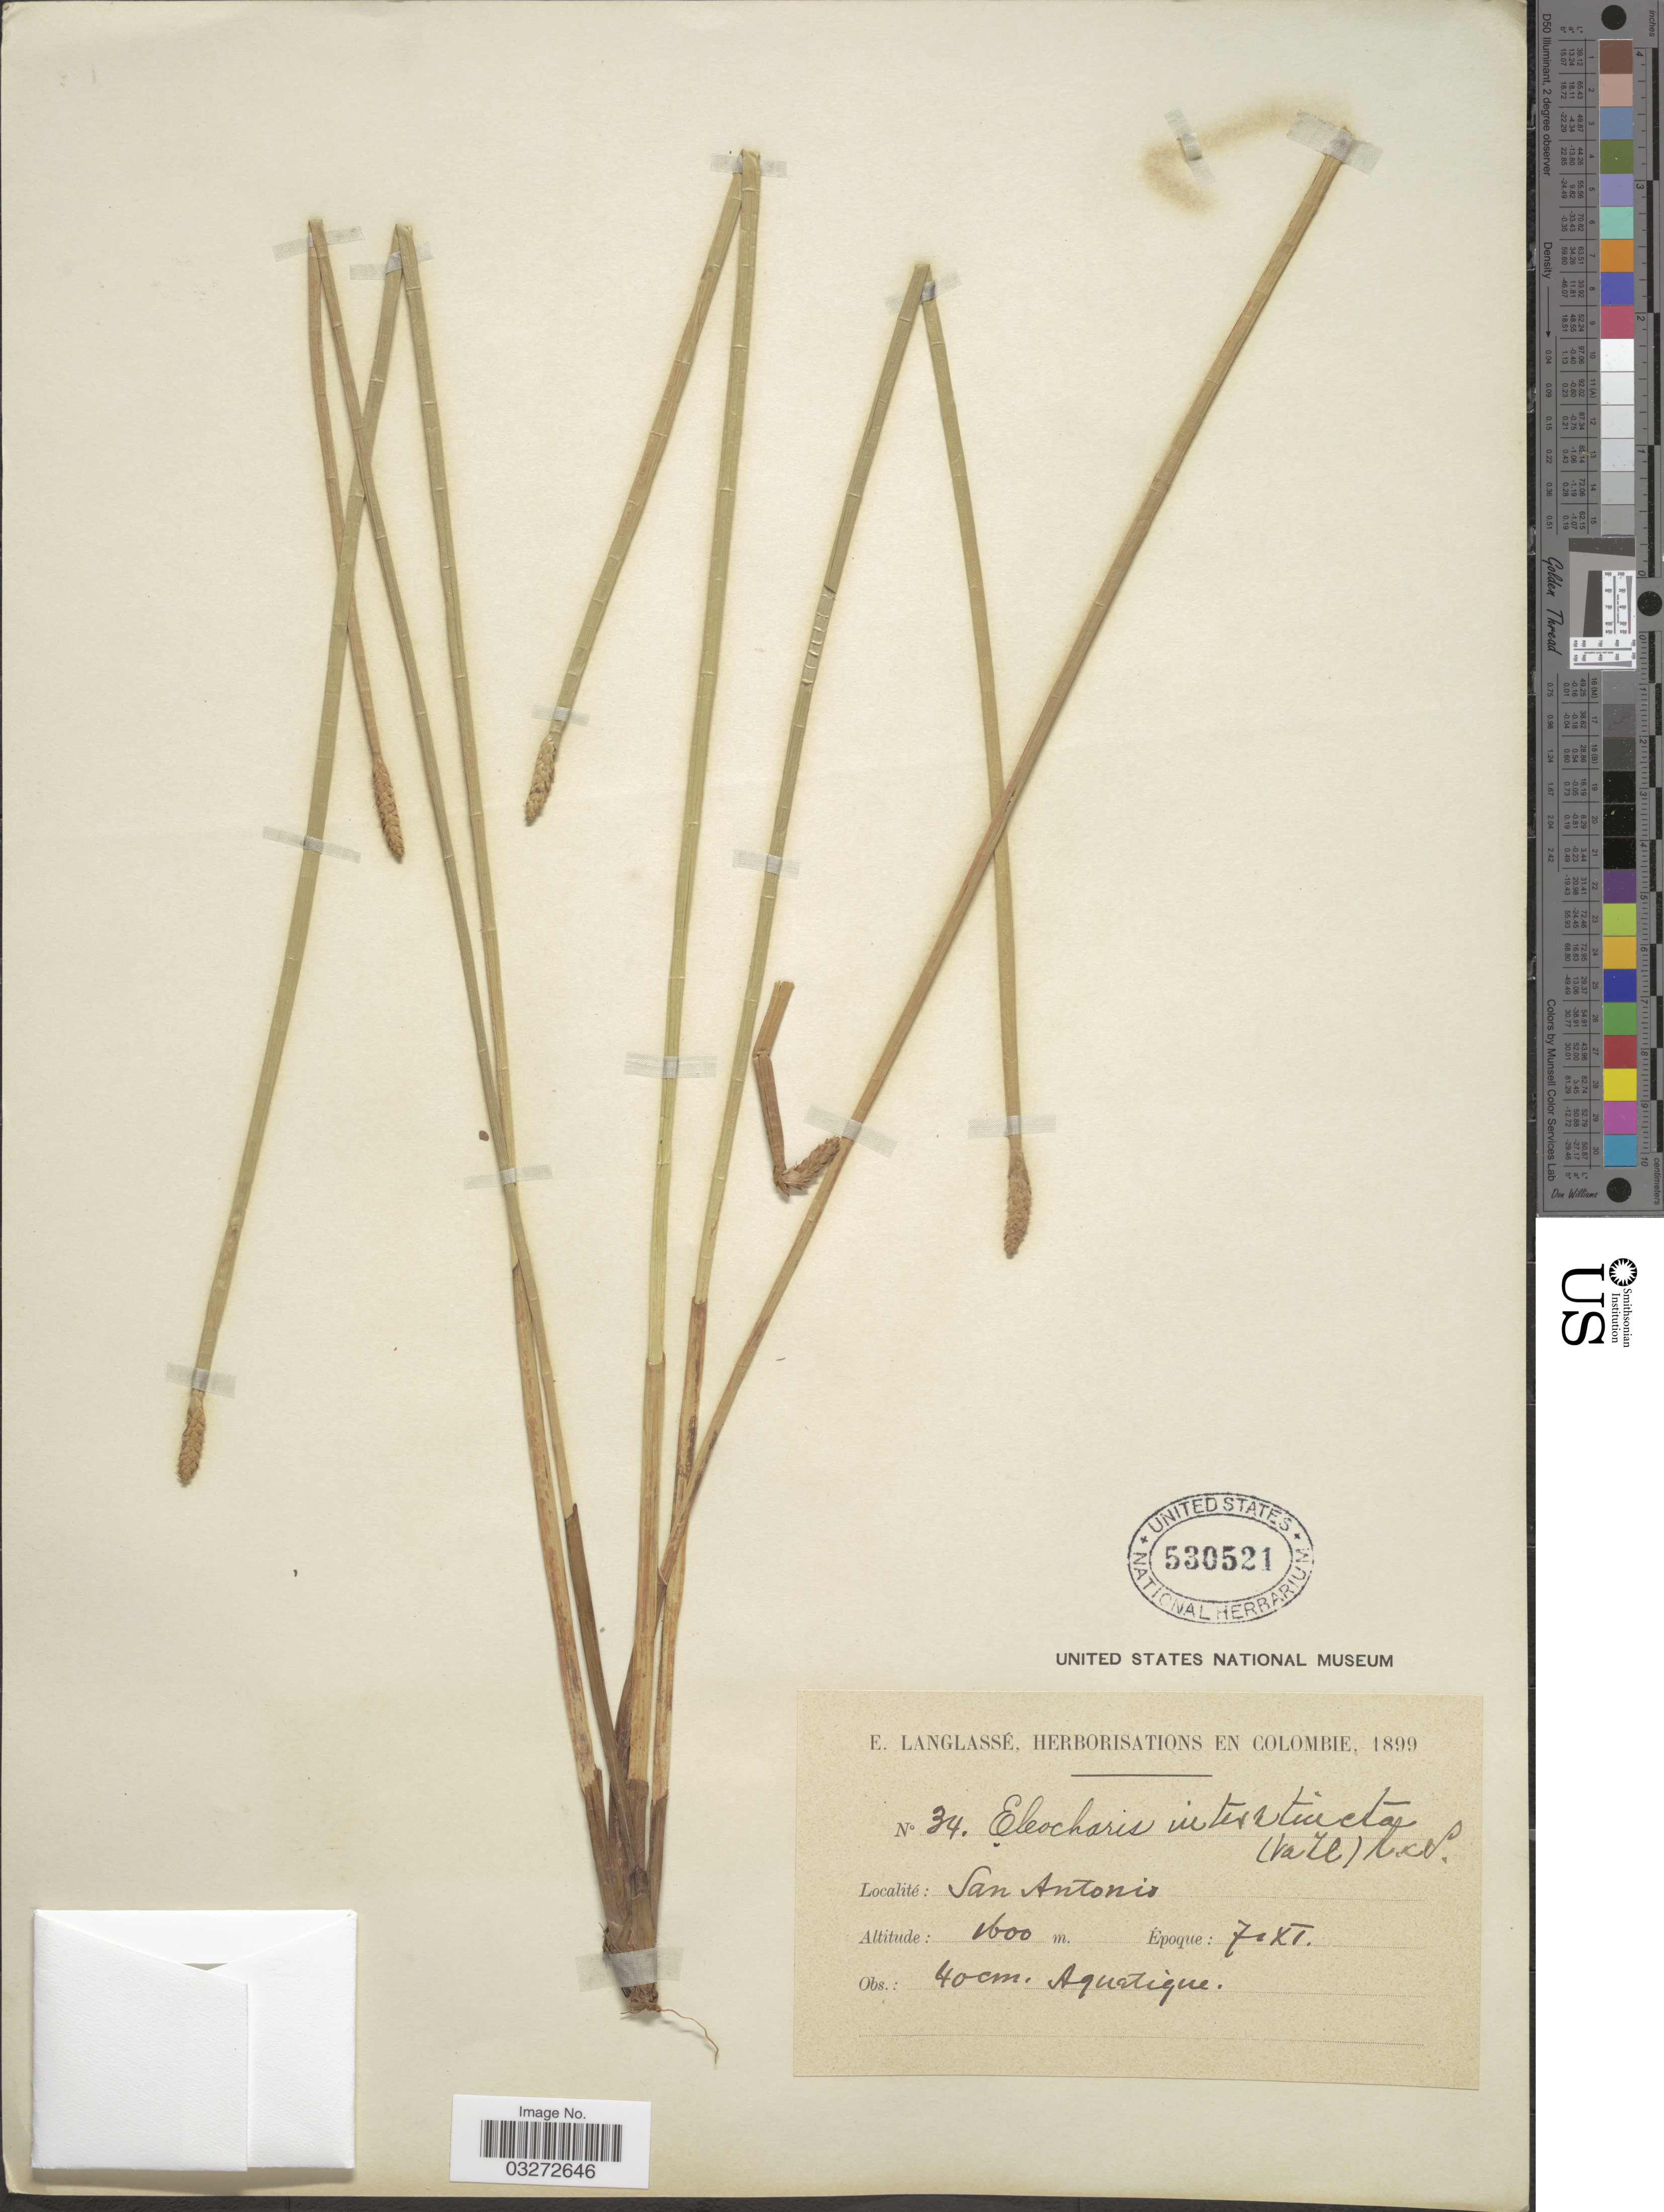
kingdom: Plantae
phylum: Tracheophyta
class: Liliopsida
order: Poales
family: Cyperaceae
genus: Eleocharis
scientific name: Eleocharis interstincta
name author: (Vahl) Roem. & Schult.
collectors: E. Langlassé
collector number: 34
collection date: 1899-11-07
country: Colombia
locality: San Antonio.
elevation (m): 1600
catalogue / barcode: US 530521